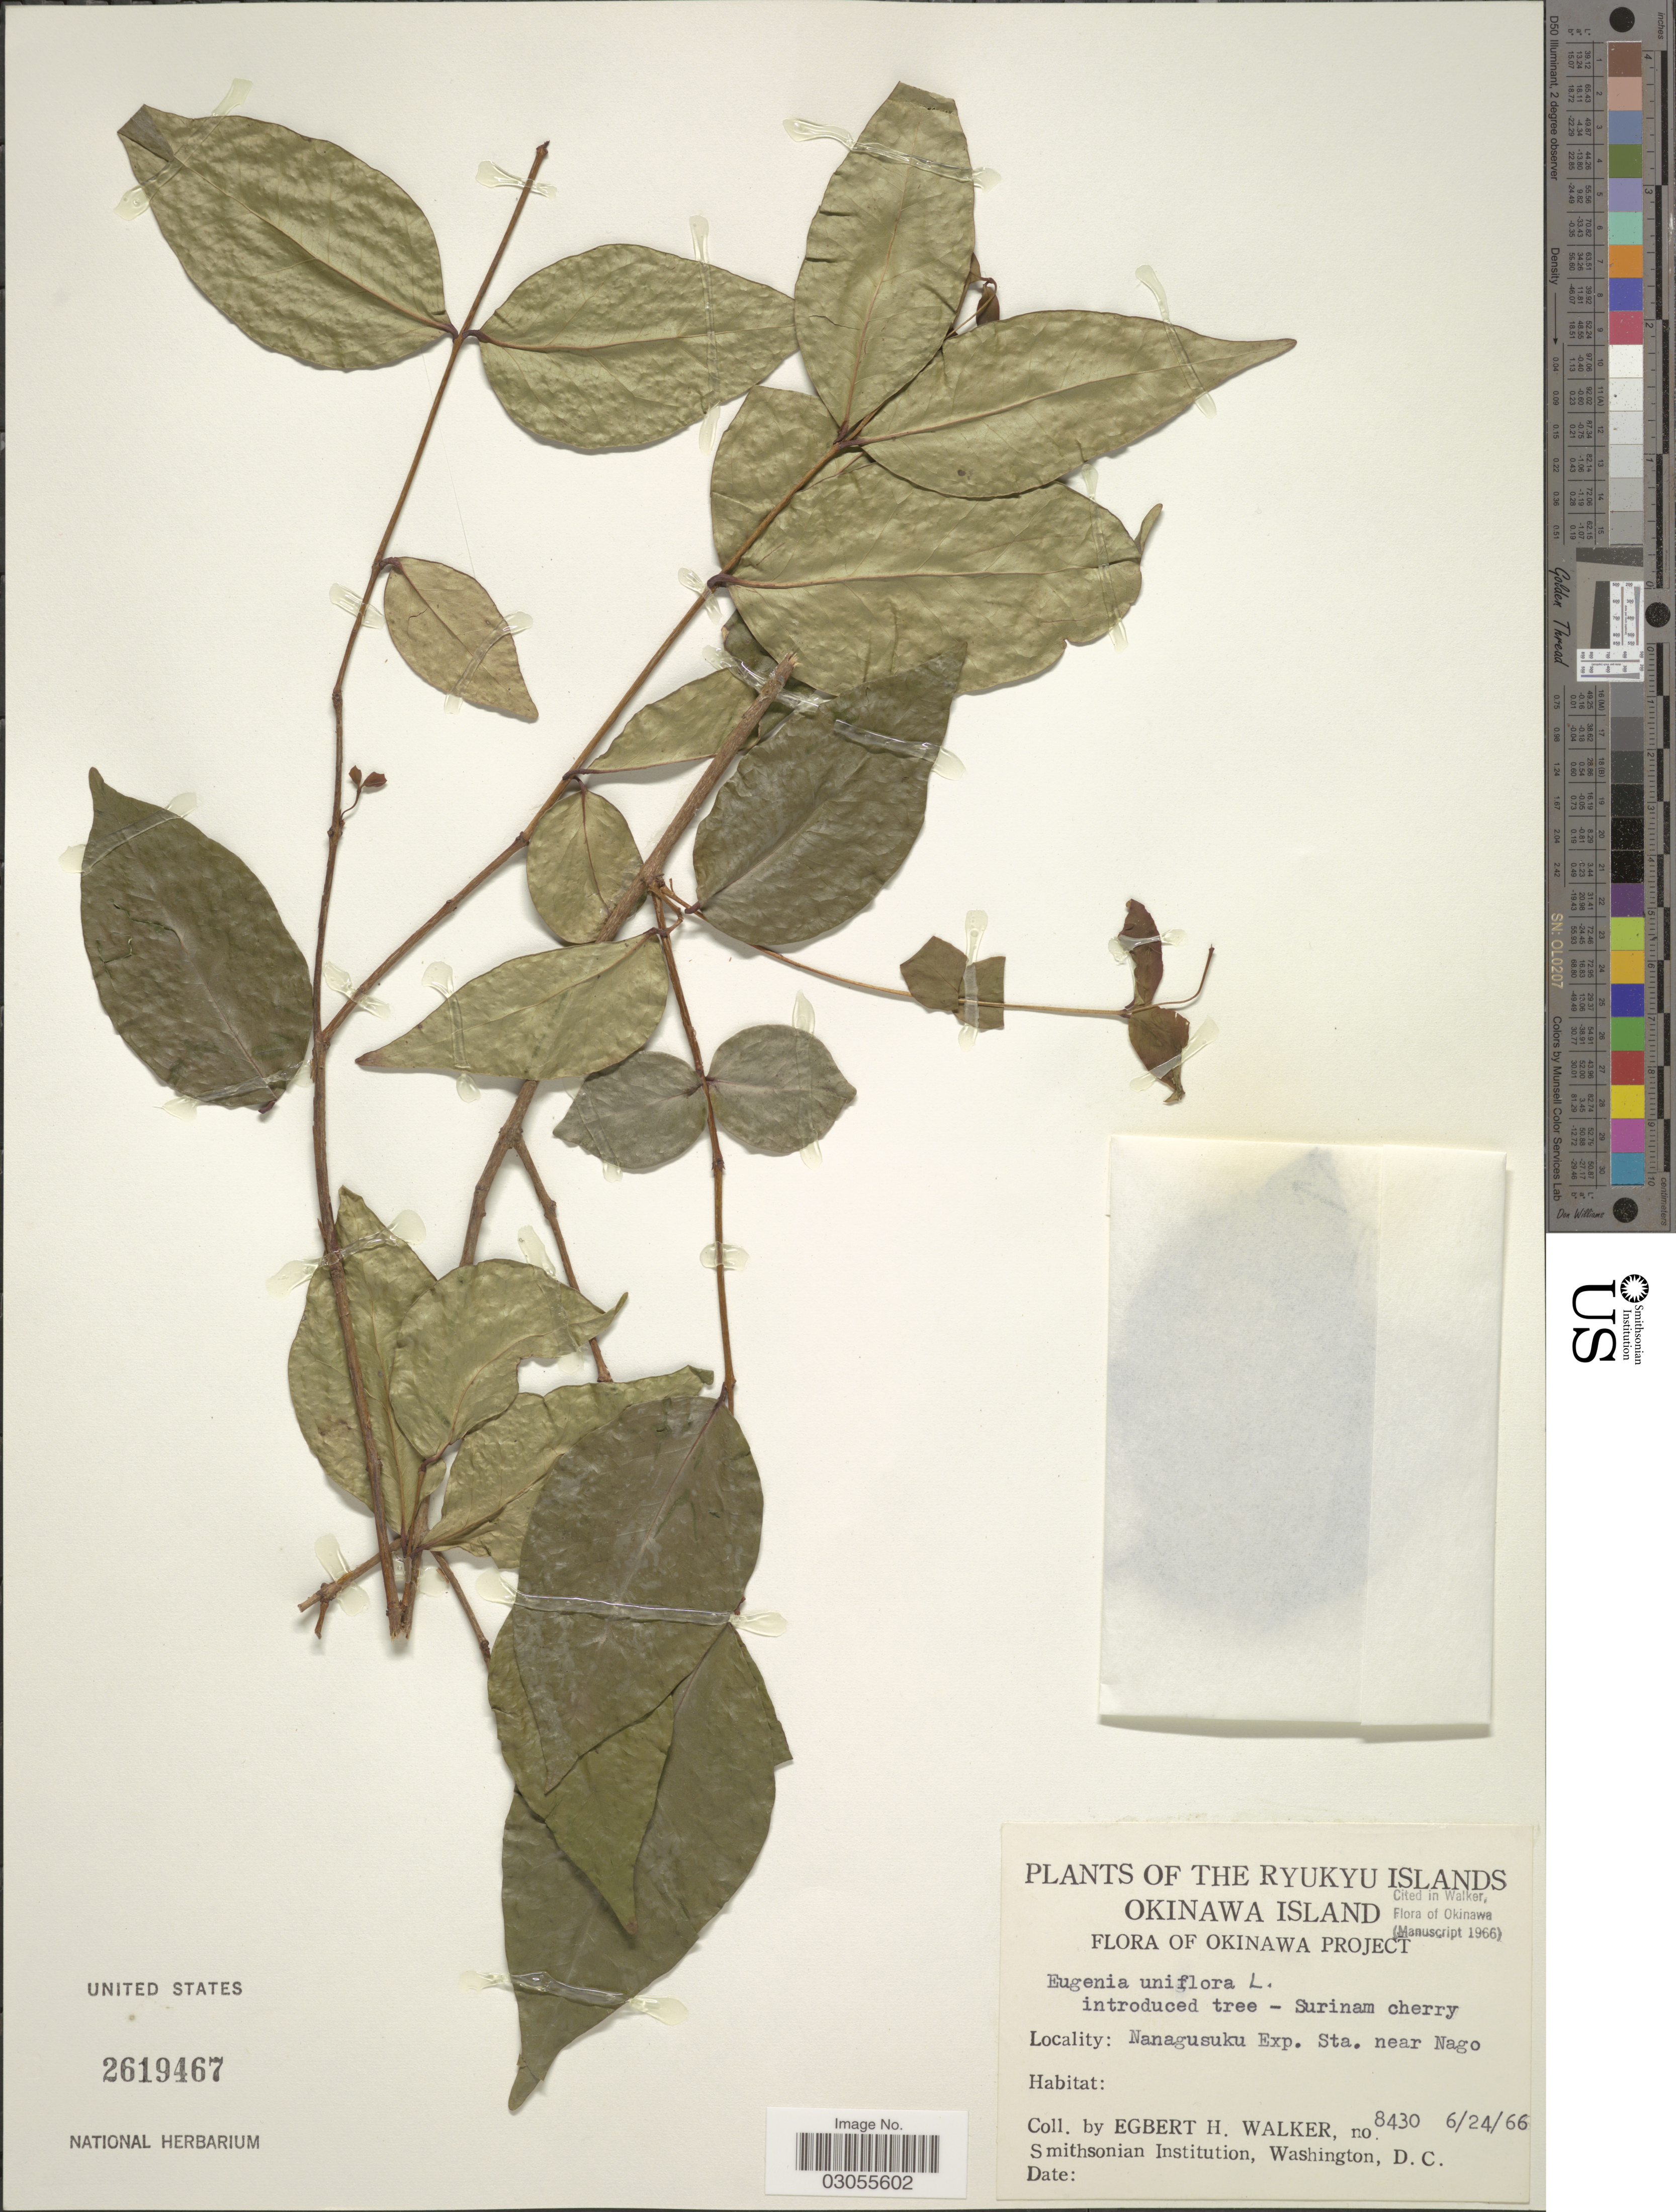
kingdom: Plantae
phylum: Tracheophyta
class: Magnoliopsida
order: Myrtales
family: Myrtaceae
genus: Eugenia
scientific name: Eugenia uniflora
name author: L.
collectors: E. H. Walker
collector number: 8430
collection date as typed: Transcribed d/m/y: 24/6/66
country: Japan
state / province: Okinawa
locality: Ryukyu Islands. Nanagusuku Exp. Sta. near Nago.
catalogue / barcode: US 2619467